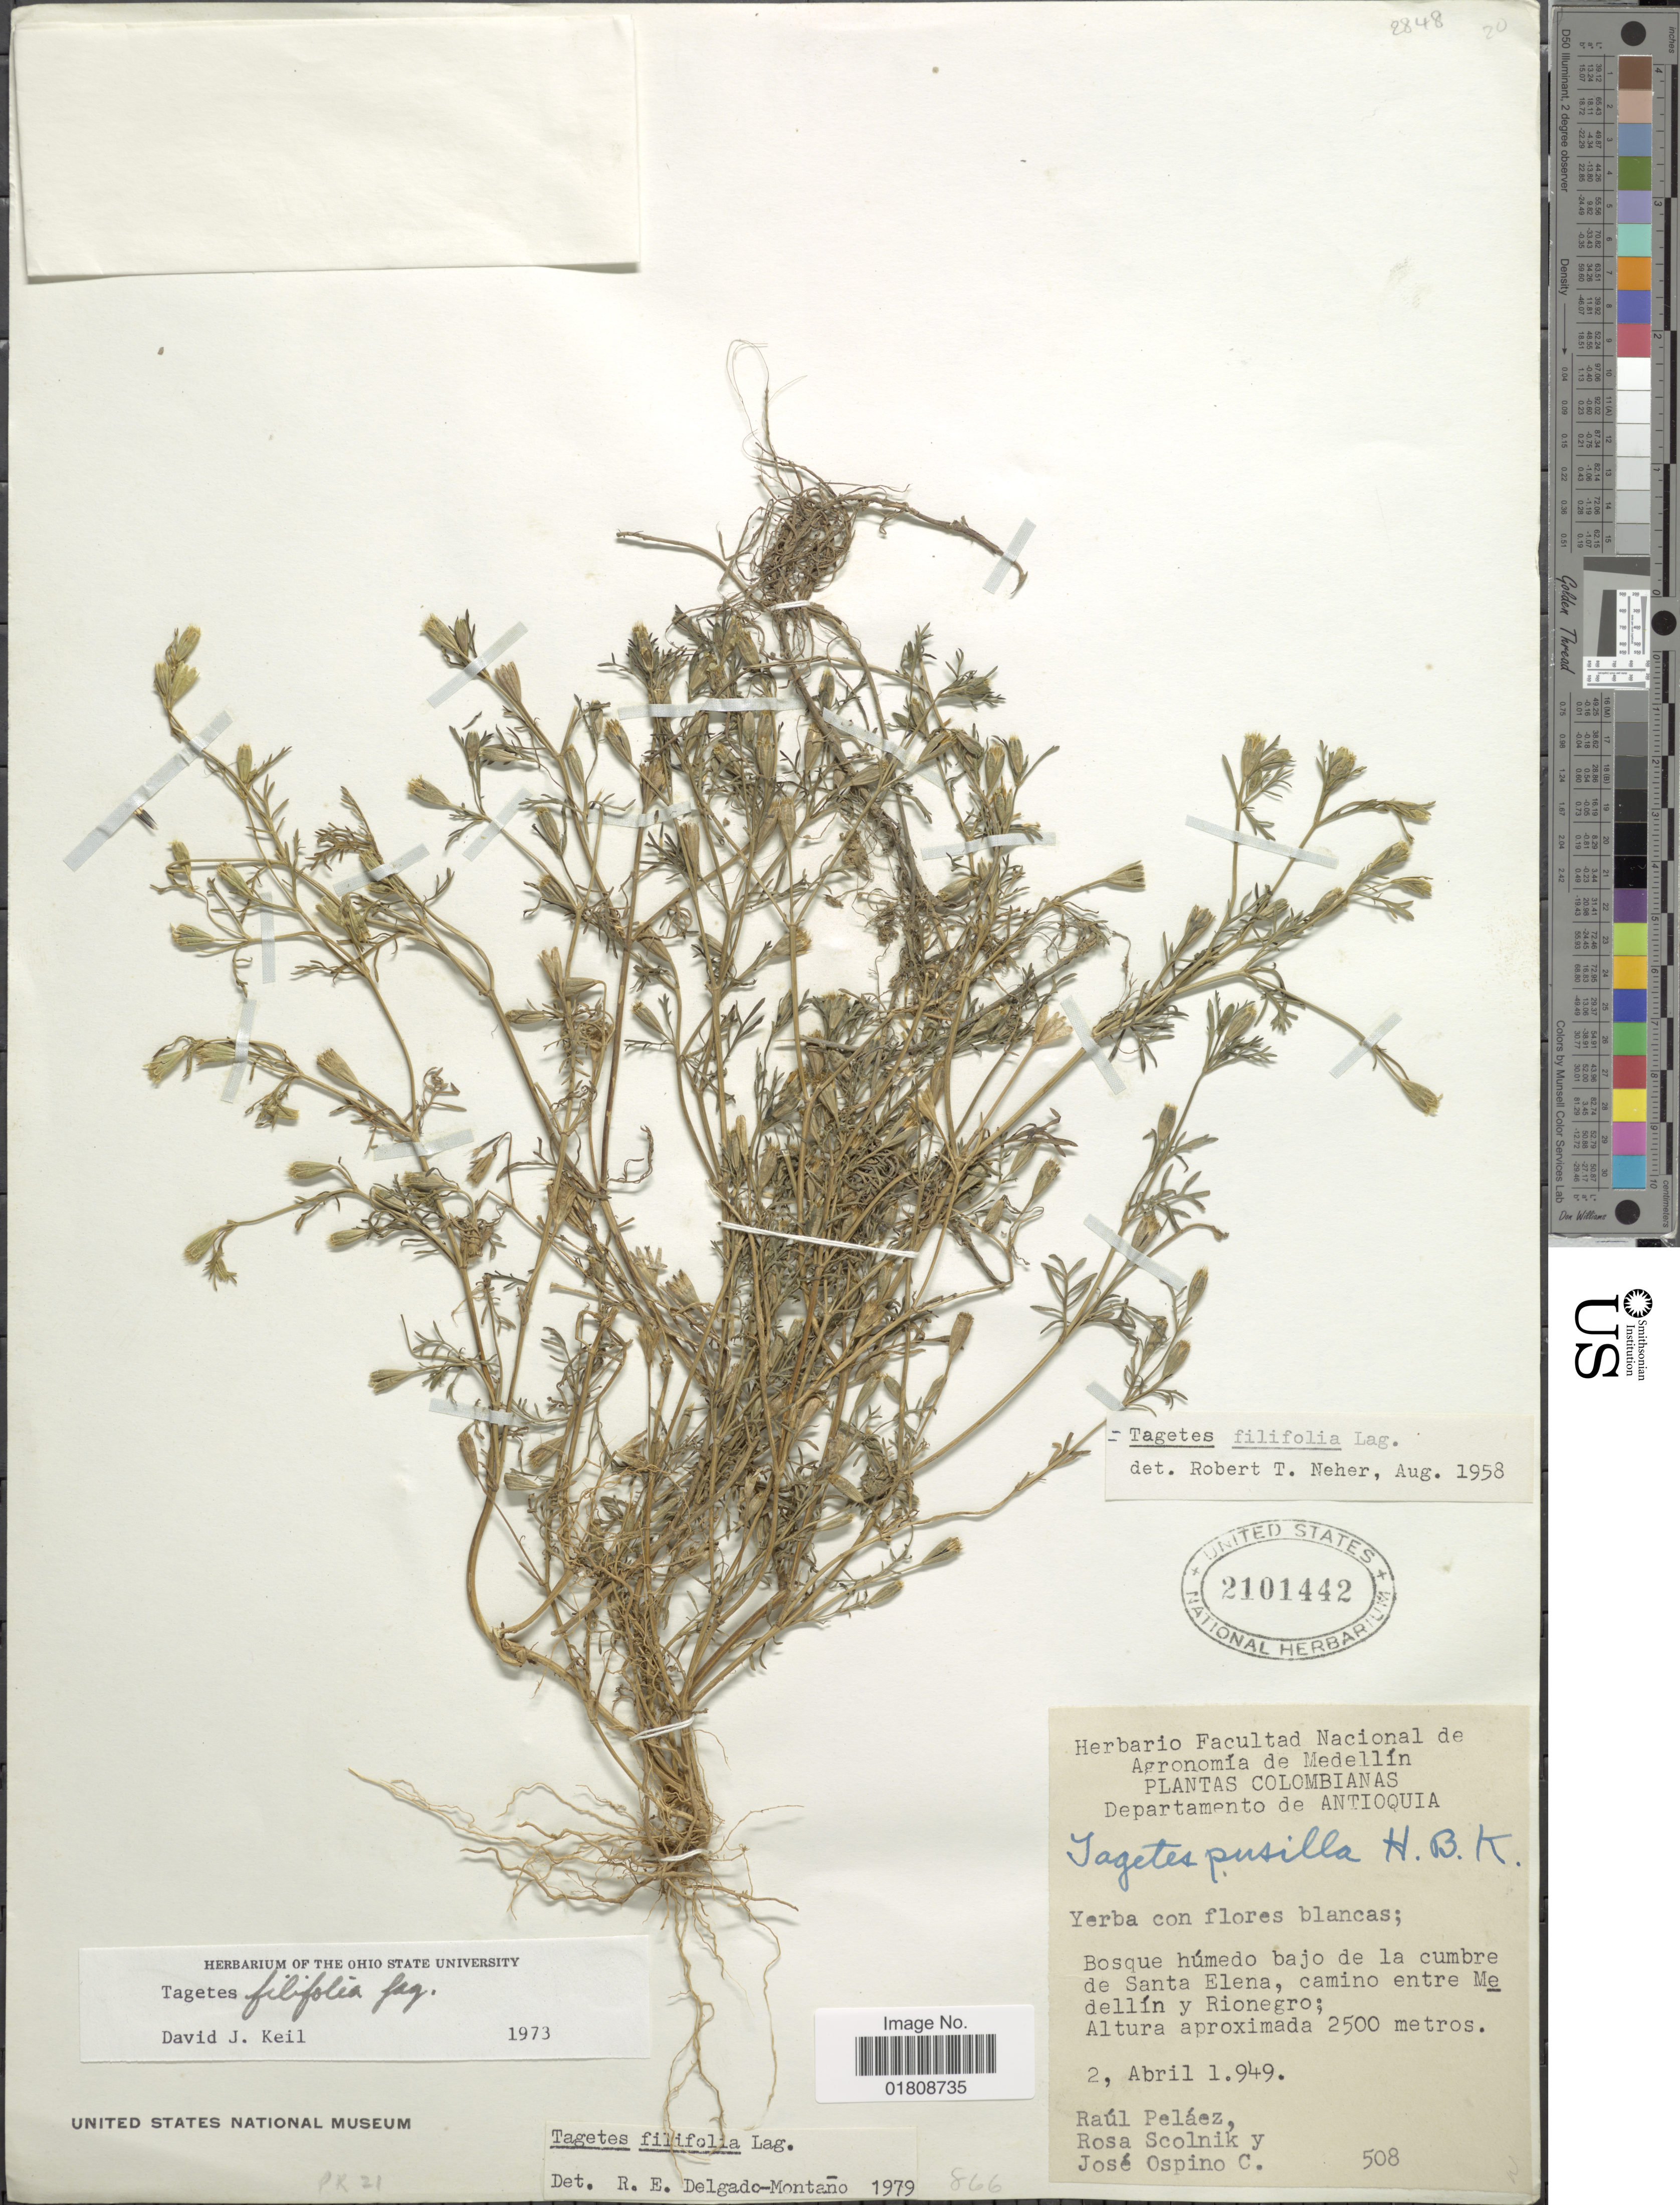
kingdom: Plantae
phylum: Tracheophyta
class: Magnoliopsida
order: Asterales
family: Asteraceae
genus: Tagetes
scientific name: Tagetes filifolia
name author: Lag.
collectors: R. Pelaez, R. Scolnik & J. Ospino C.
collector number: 508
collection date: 1949-04-02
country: Colombia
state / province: Antioquia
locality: Cumbre de Santa Elena, camino entre Medellin y Rionegro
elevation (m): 2500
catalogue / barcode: US 2101442